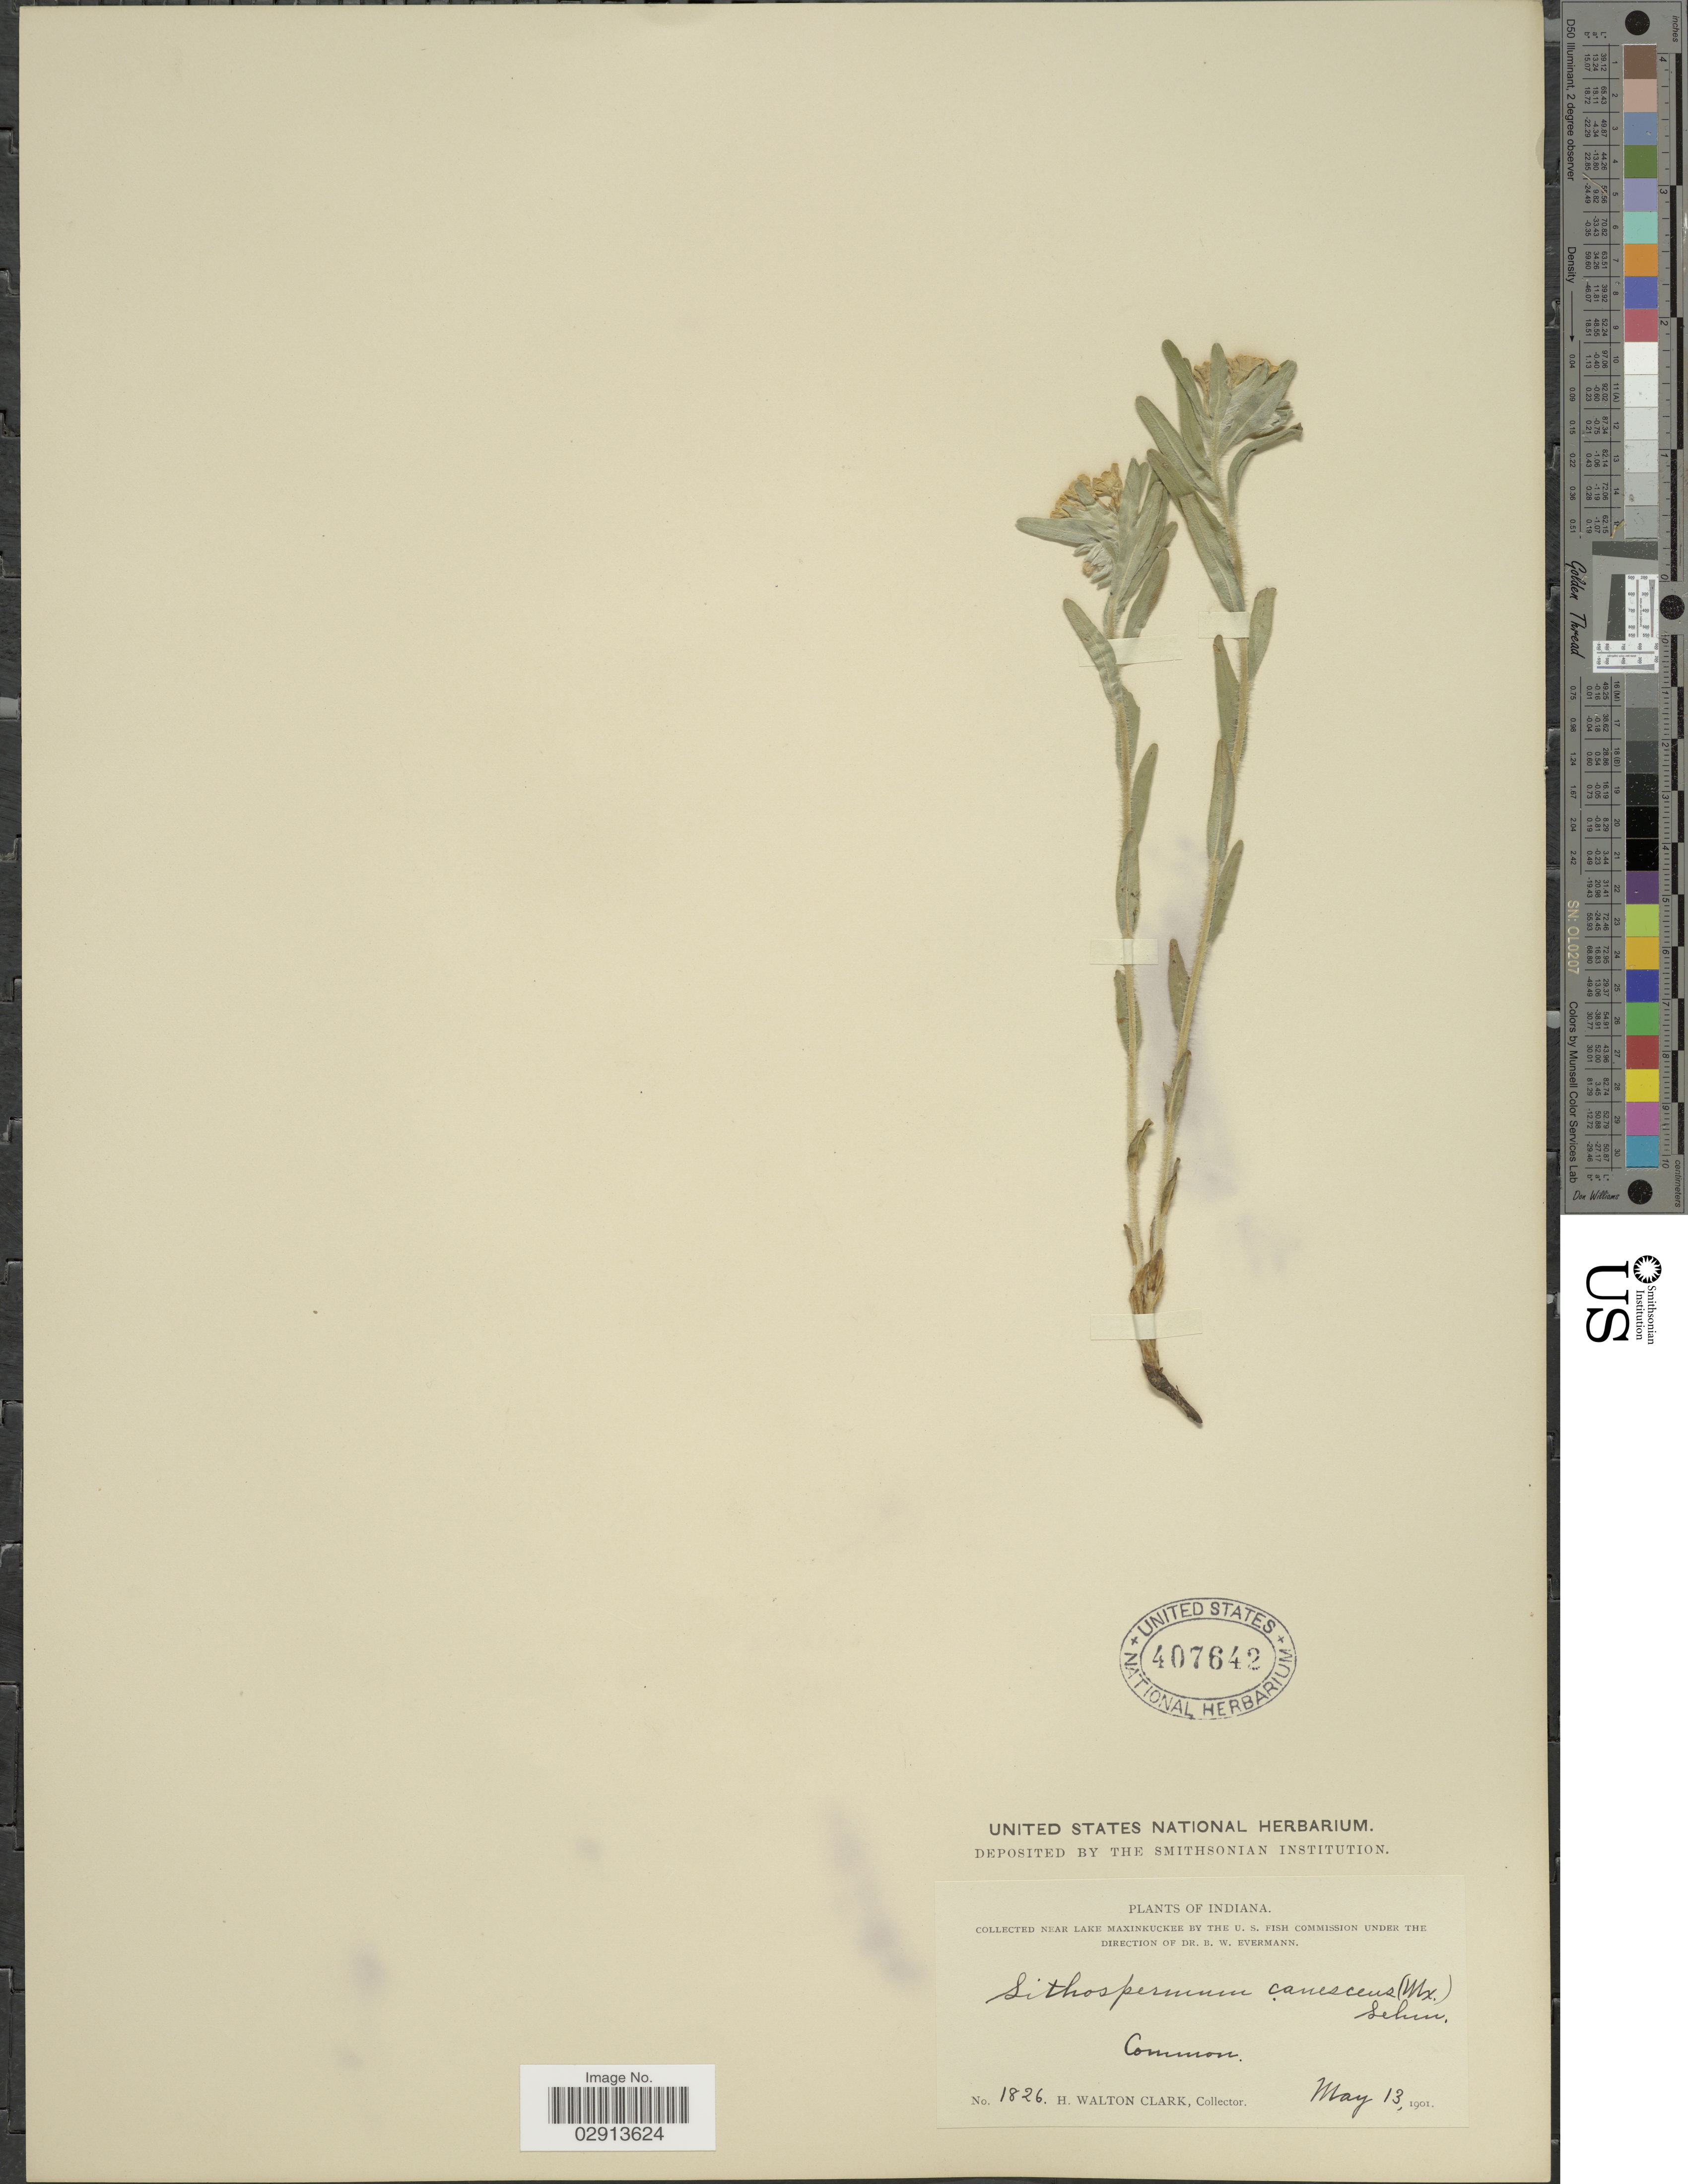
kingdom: Plantae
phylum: Tracheophyta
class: Magnoliopsida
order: Boraginales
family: Boraginaceae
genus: Lithospermum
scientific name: Lithospermum canescens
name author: (Michx.) Lehm.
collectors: H. W. Clark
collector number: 1826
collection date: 1901-05-13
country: United States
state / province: Indiana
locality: Near Lake Maxinkuckee by the U.S. Fish Commission.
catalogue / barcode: US 407642